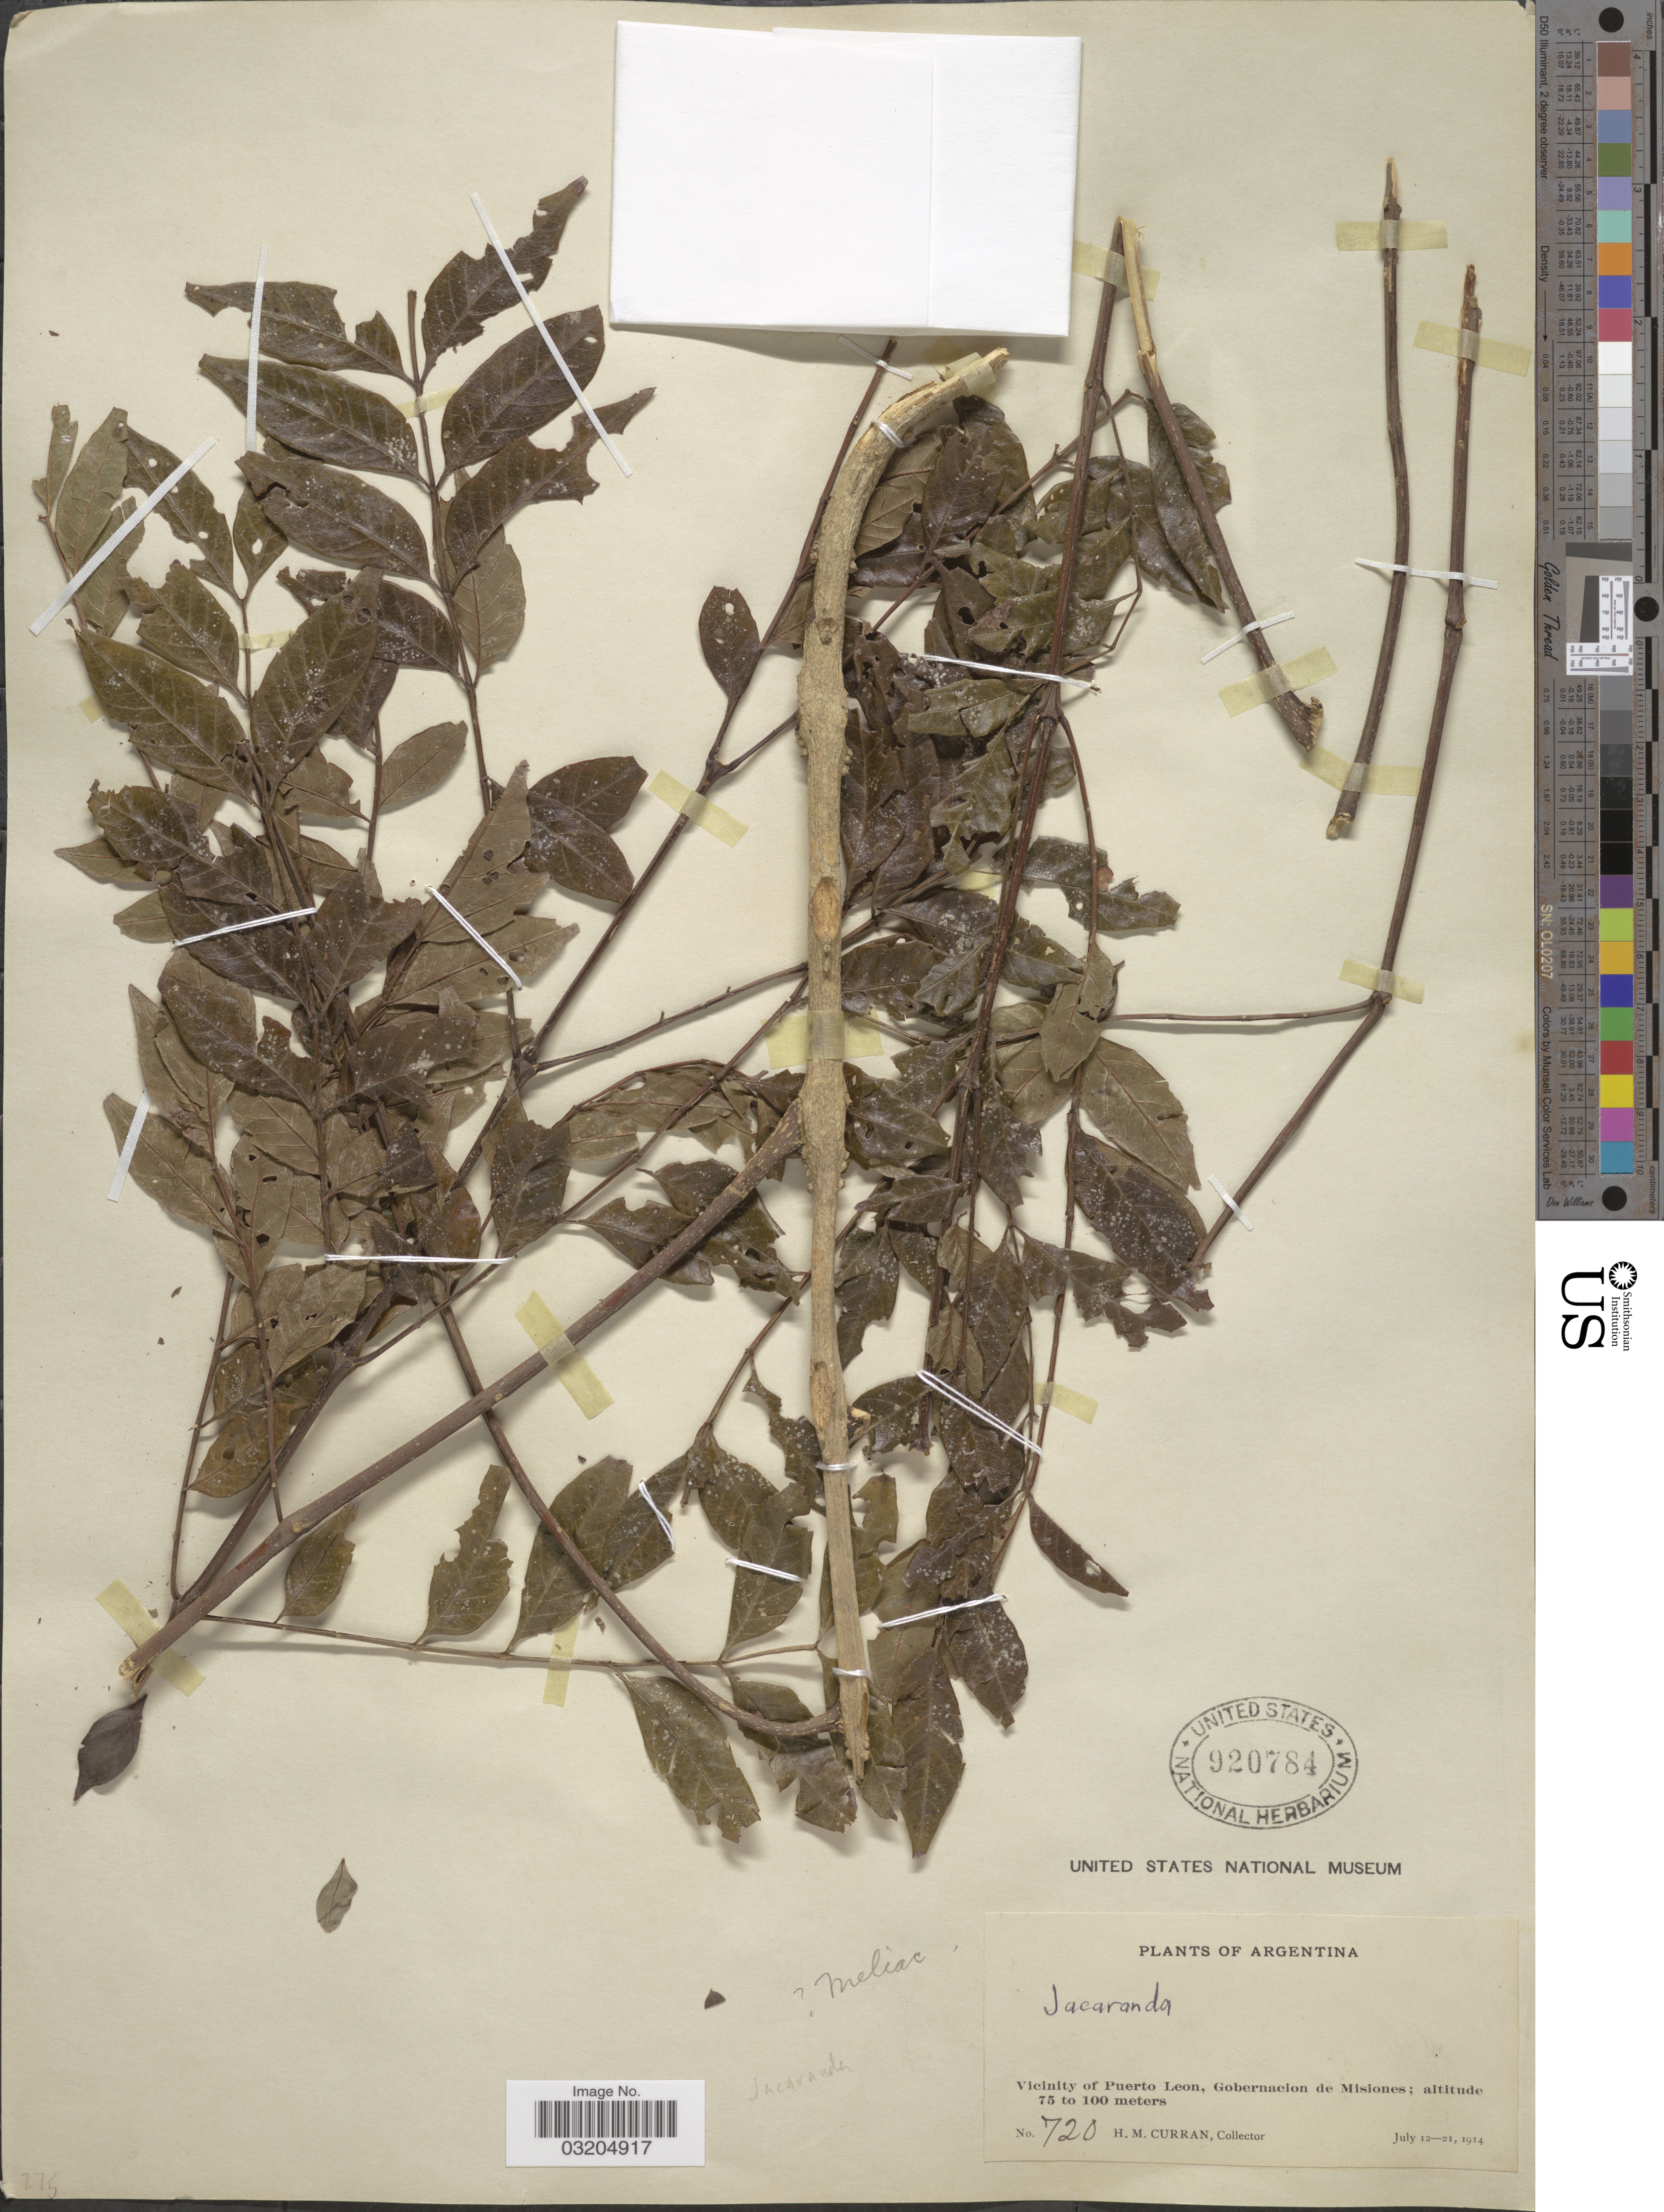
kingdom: Plantae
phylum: Tracheophyta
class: Magnoliopsida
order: Lamiales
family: Bignoniaceae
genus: Jacaranda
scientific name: Jacaranda sp.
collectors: H. M. Curran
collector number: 720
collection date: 1914-07-12/1914-07-21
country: Argentina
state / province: Misiones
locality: Vicinity of Puerto Leon, Gobernacion de Misiones.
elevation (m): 75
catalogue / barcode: US 920784